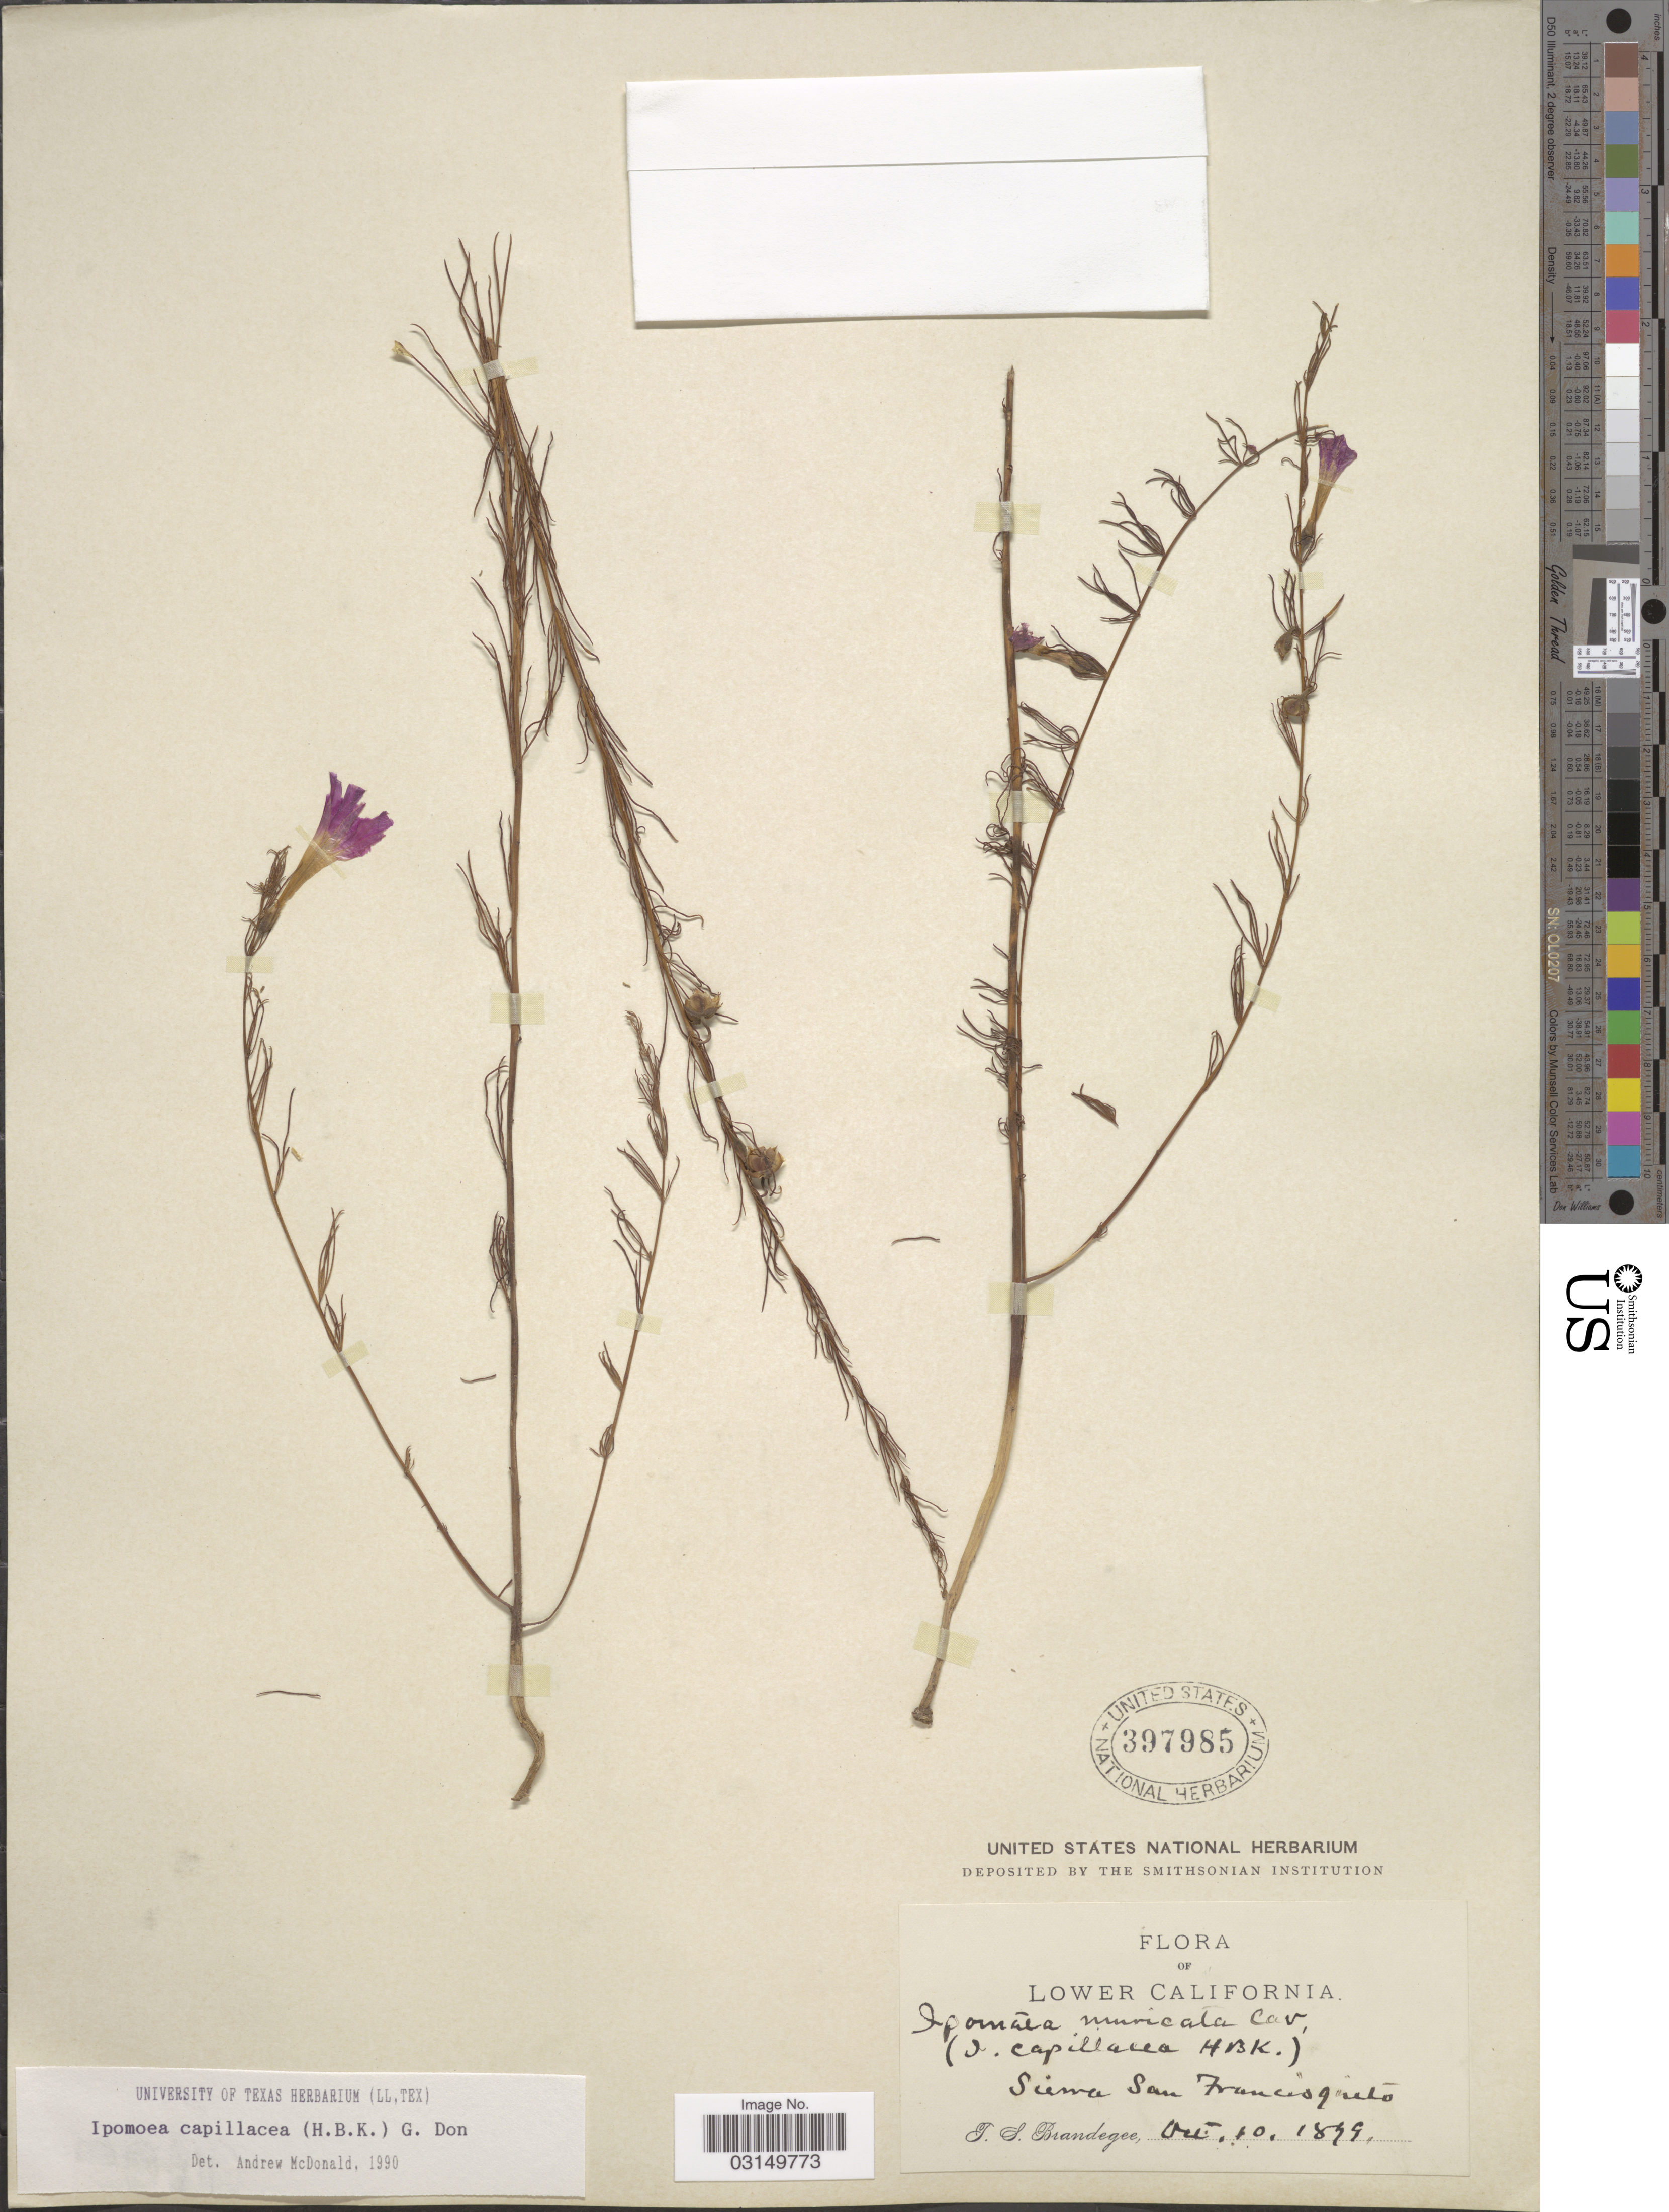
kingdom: Plantae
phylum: Tracheophyta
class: Magnoliopsida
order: Solanales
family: Convolvulaceae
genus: Ipomoea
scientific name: Ipomoea capillacea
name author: (Kunth) G. Don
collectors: T. S. Brandegee (herbarium)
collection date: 1849-10-10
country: Mexico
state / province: Baja California Sur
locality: Lower California, Sierra San Francisquito.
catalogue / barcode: US 397985